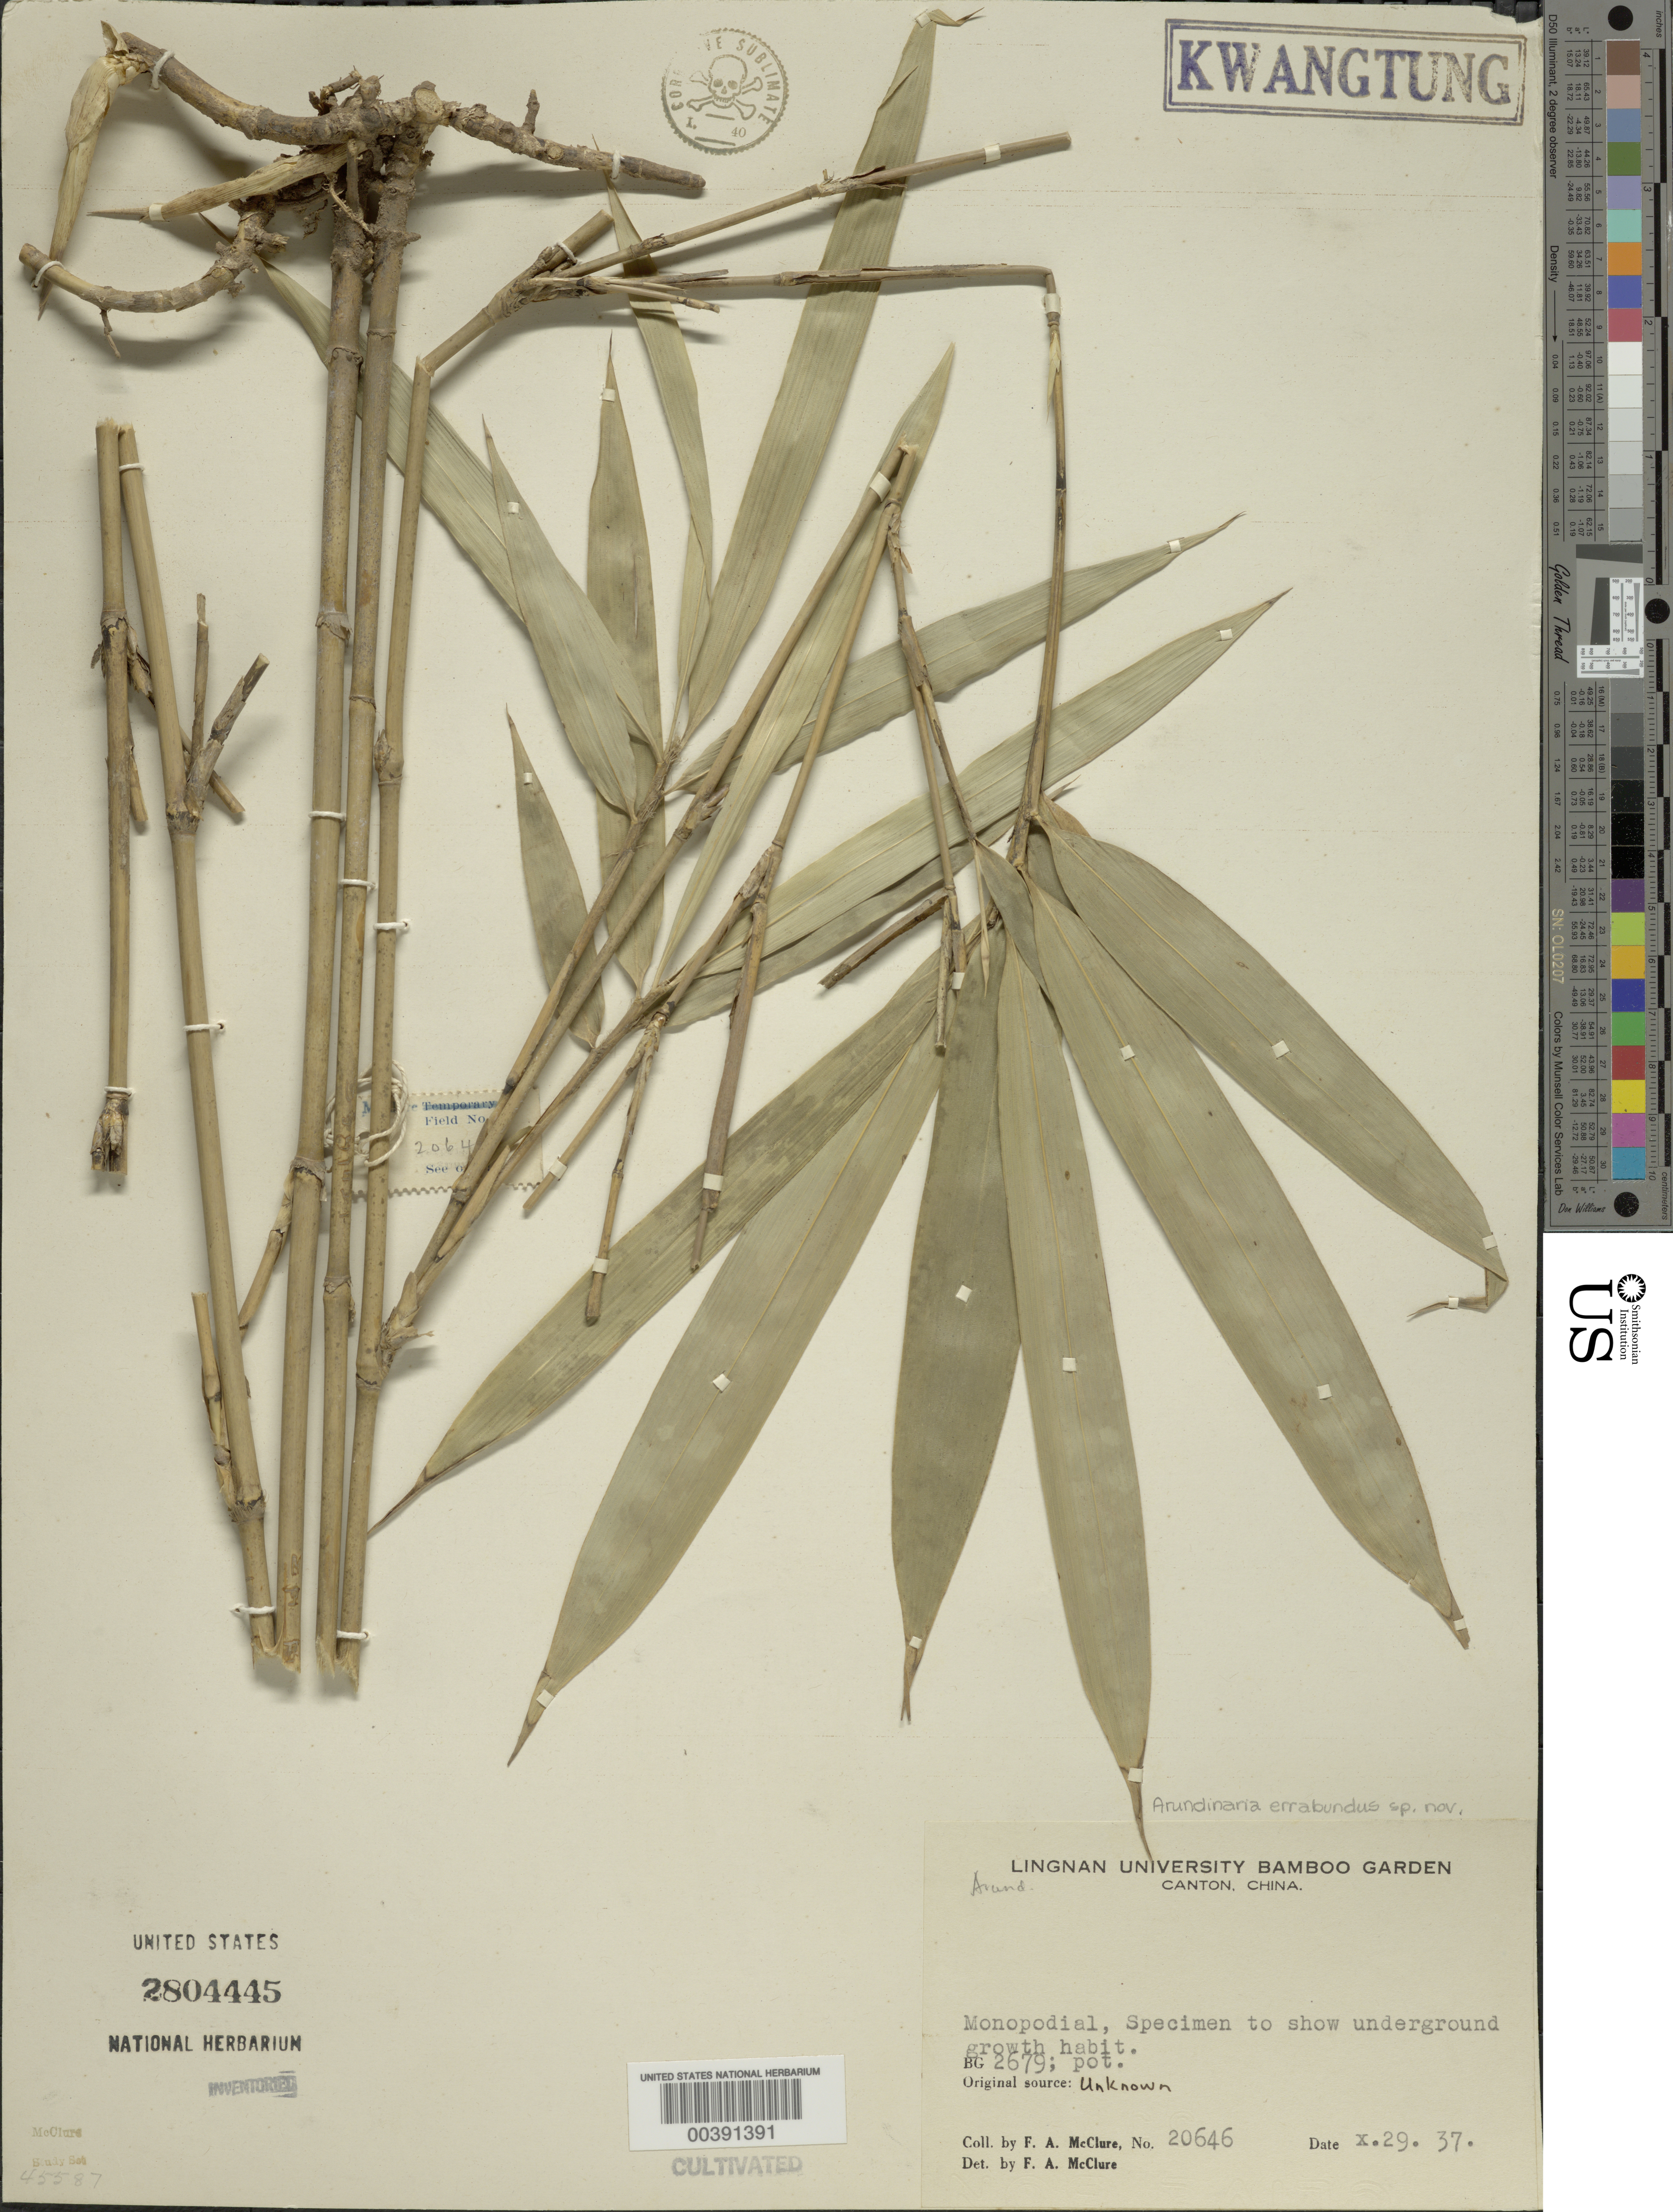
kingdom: Plantae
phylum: Tracheophyta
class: Liliopsida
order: Poales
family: Poaceae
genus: Arundinaria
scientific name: Arundinaria sp.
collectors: F. A. McClure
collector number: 20646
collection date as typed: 29 Oct 1937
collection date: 1937-10-29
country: China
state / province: Guangdong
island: Honam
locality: Lingnan univ. bg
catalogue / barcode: US 2804445